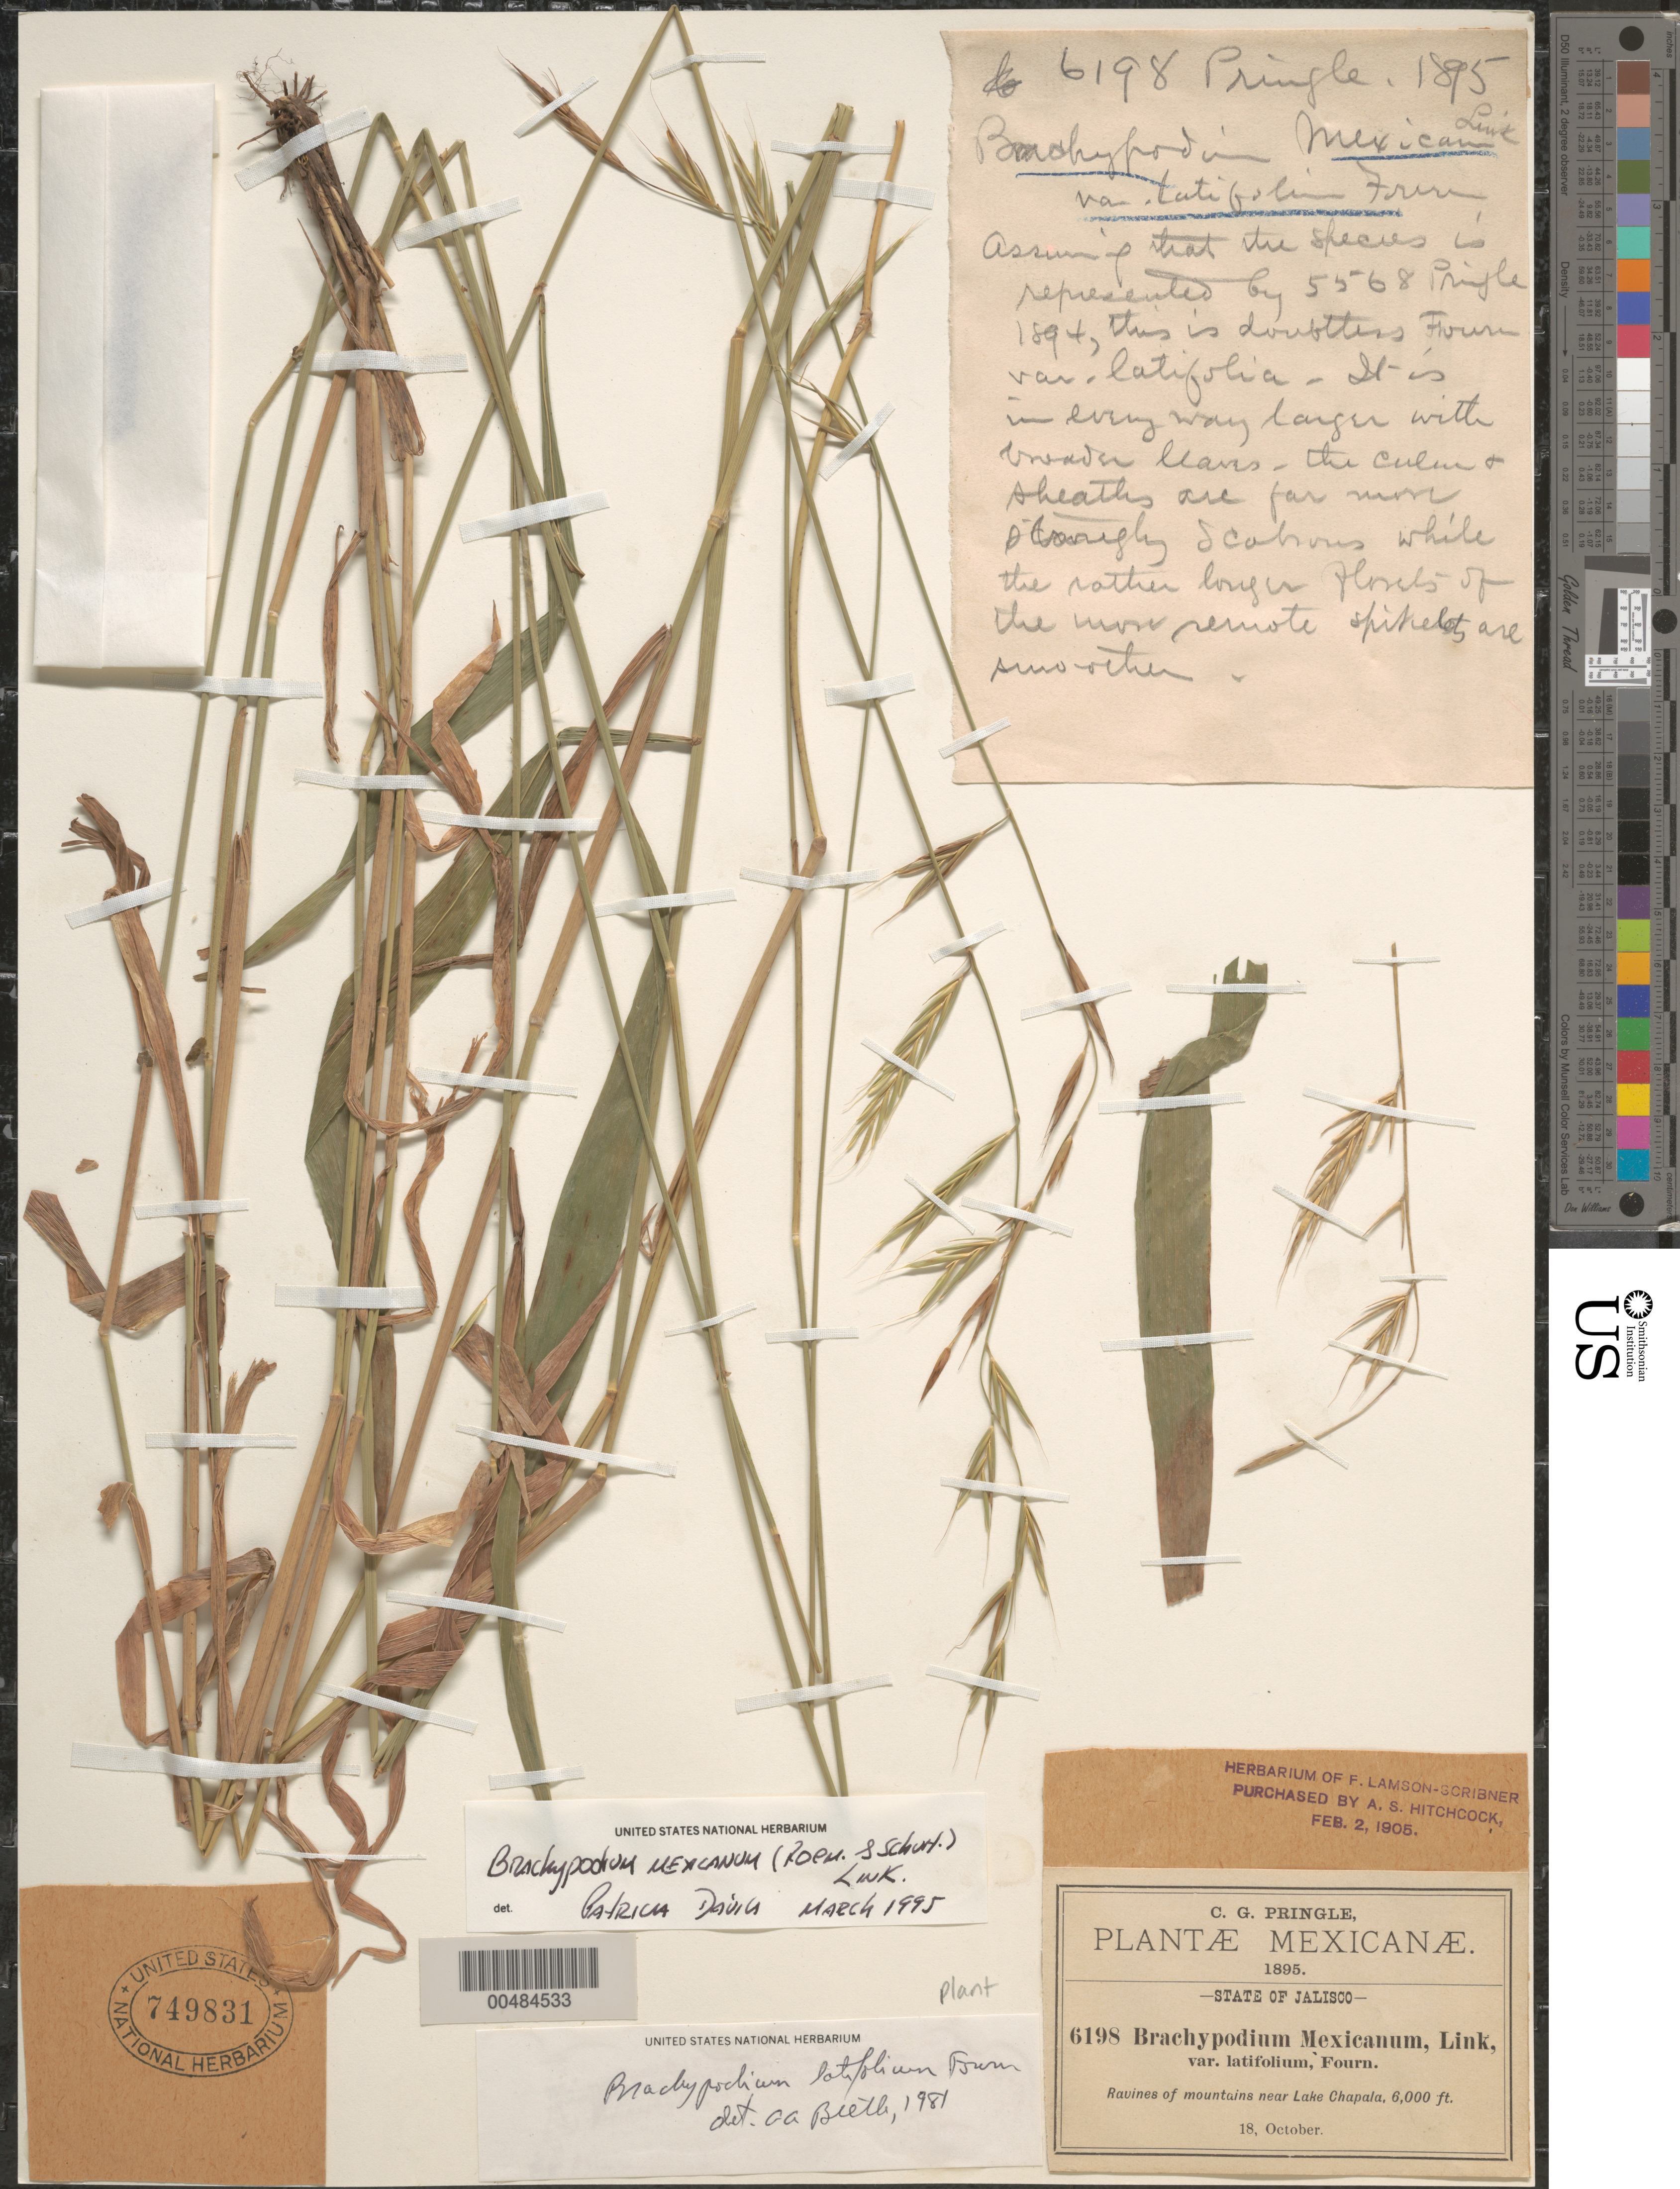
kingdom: Plantae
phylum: Tracheophyta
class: Liliopsida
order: Poales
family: Poaceae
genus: Brachypodium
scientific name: Brachypodium latifolium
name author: E. Fourn.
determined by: Beetle, Alan A.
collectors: C. G. Pringle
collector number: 6198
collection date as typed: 18 Oct 1895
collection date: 1895-10-18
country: Mexico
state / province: Jalisco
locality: Near Lake Chapala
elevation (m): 1829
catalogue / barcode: US 749831